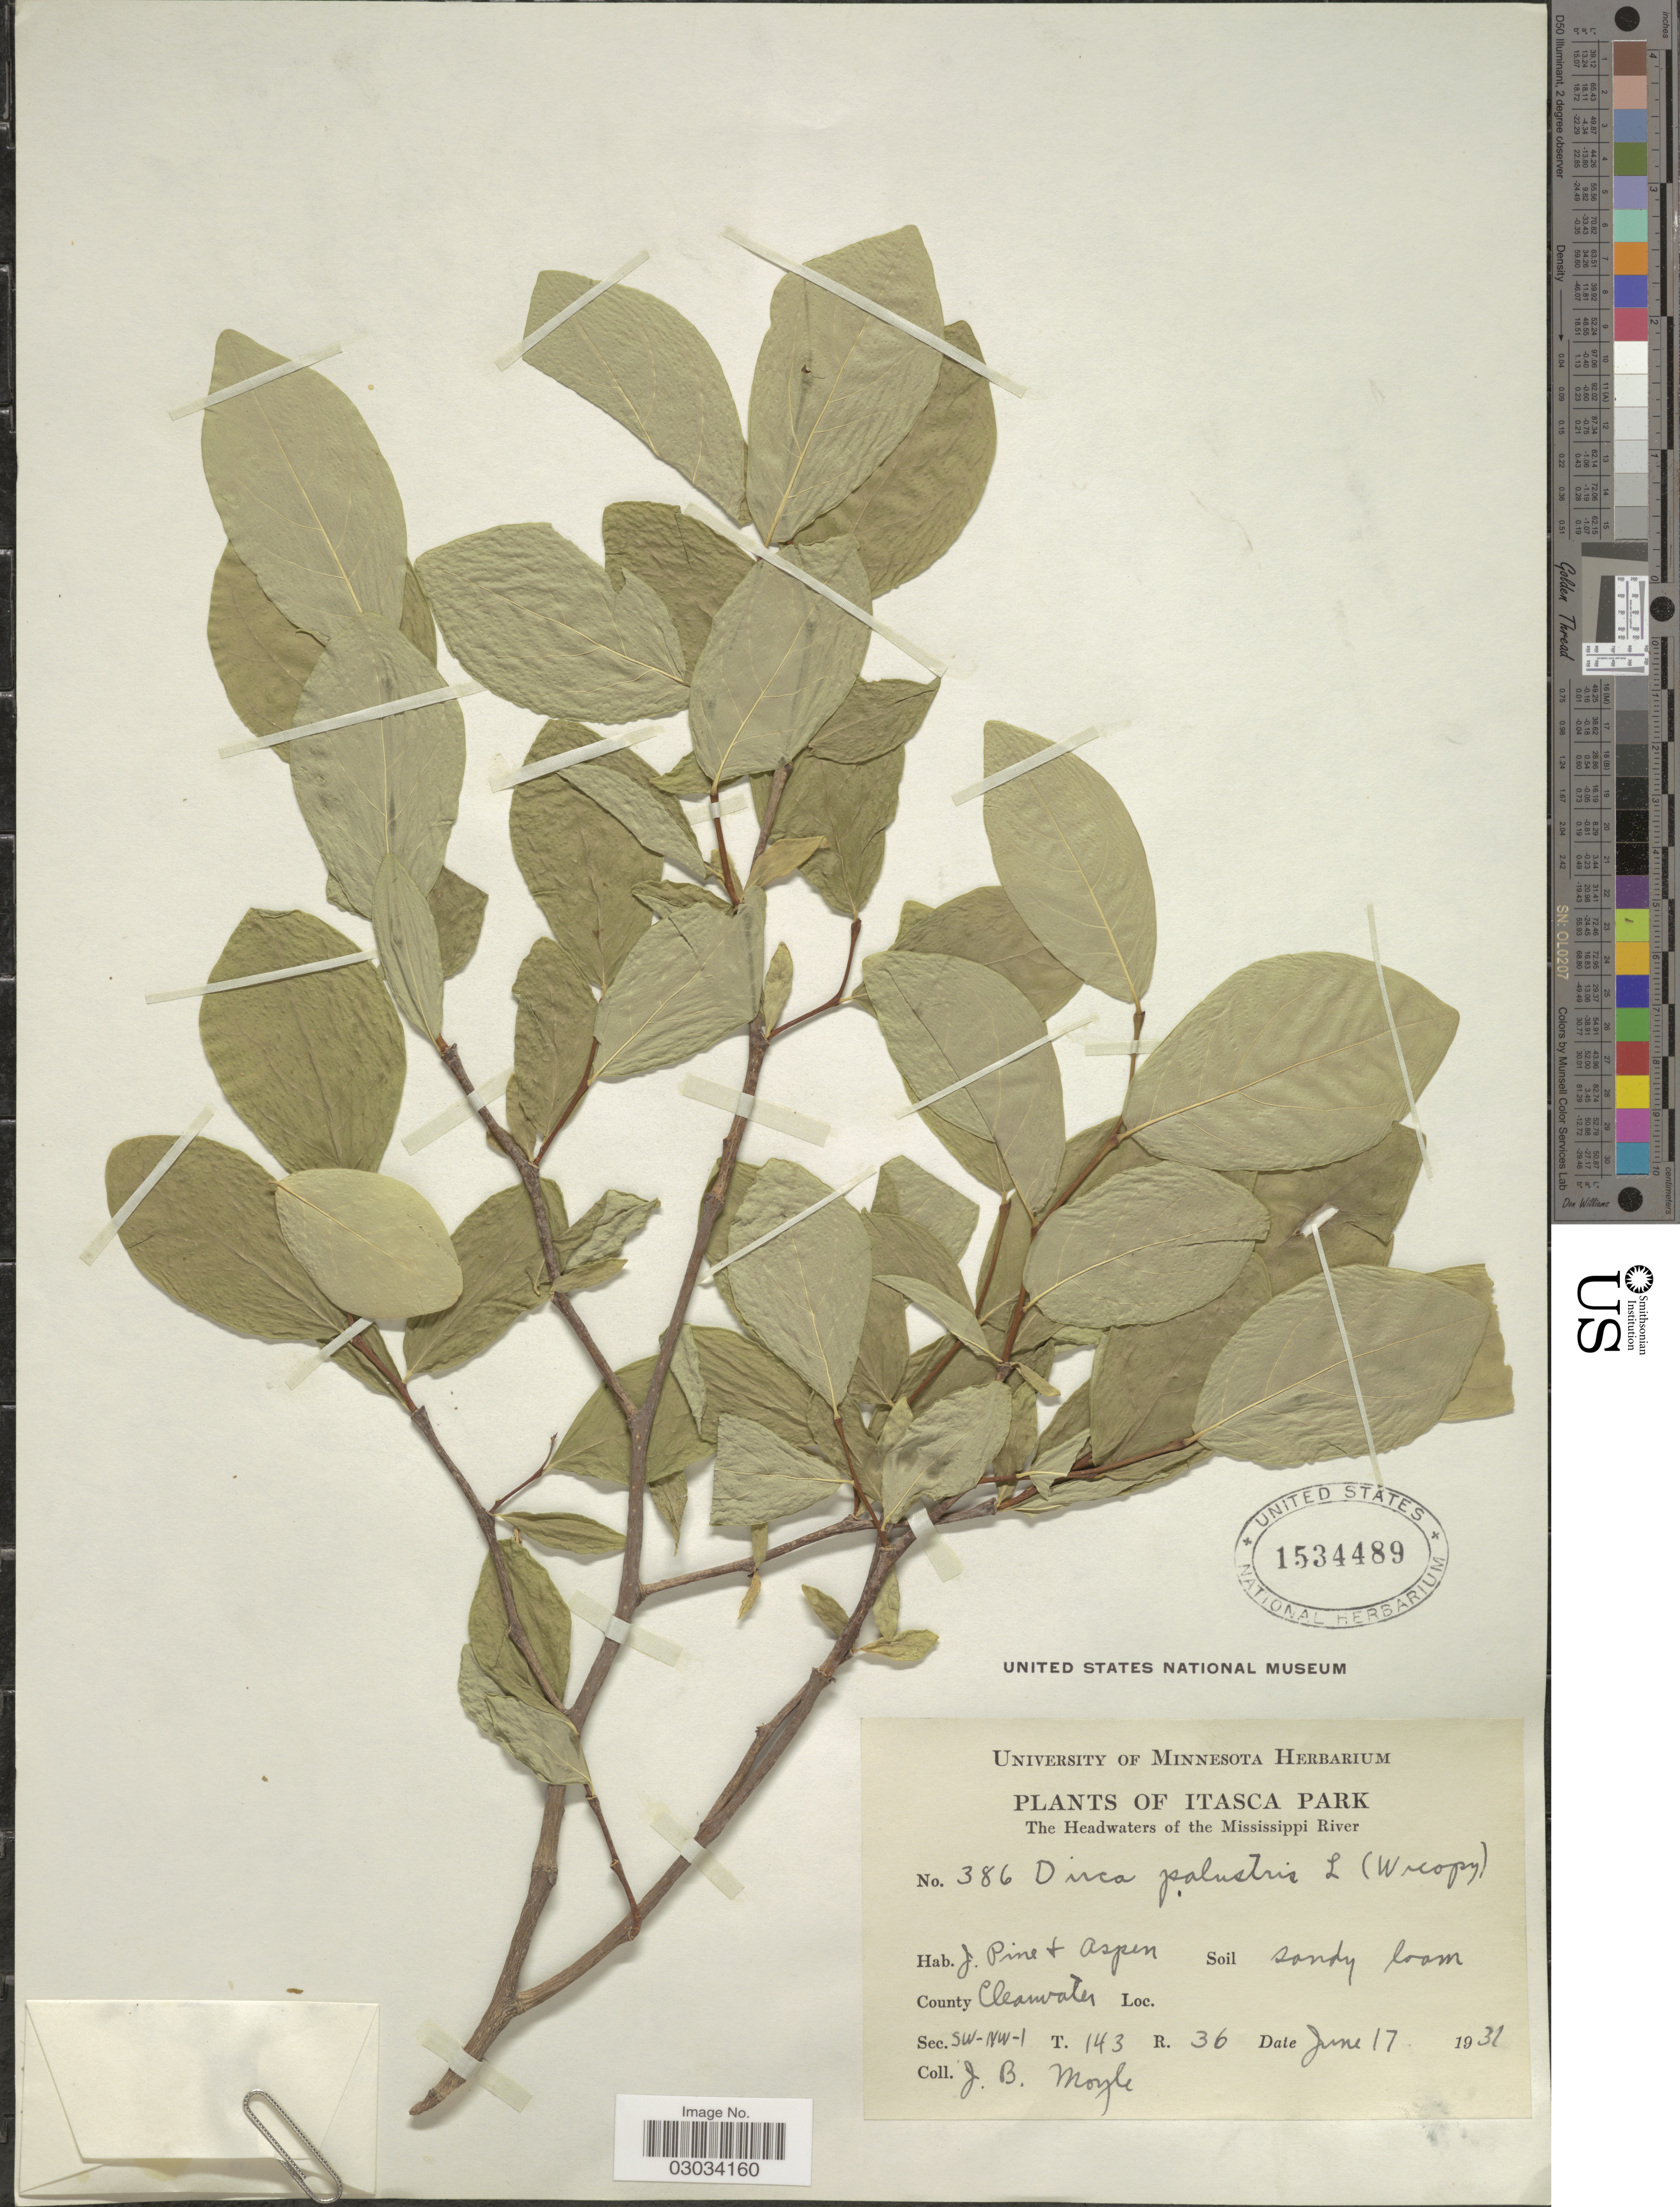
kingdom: Plantae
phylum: Tracheophyta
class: Magnoliopsida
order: Malvales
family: Thymelaeaceae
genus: Dirca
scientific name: Dirca palustris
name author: L.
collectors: J. Moyle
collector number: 386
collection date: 1931-06-17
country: United States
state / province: Minnesota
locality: Itasca Park. The Headwaters of the Mississippi River. J. Pine & Aspen. County Clearwater. Sec. SW-NW-1 T. 143 R. 36.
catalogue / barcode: US 1534489